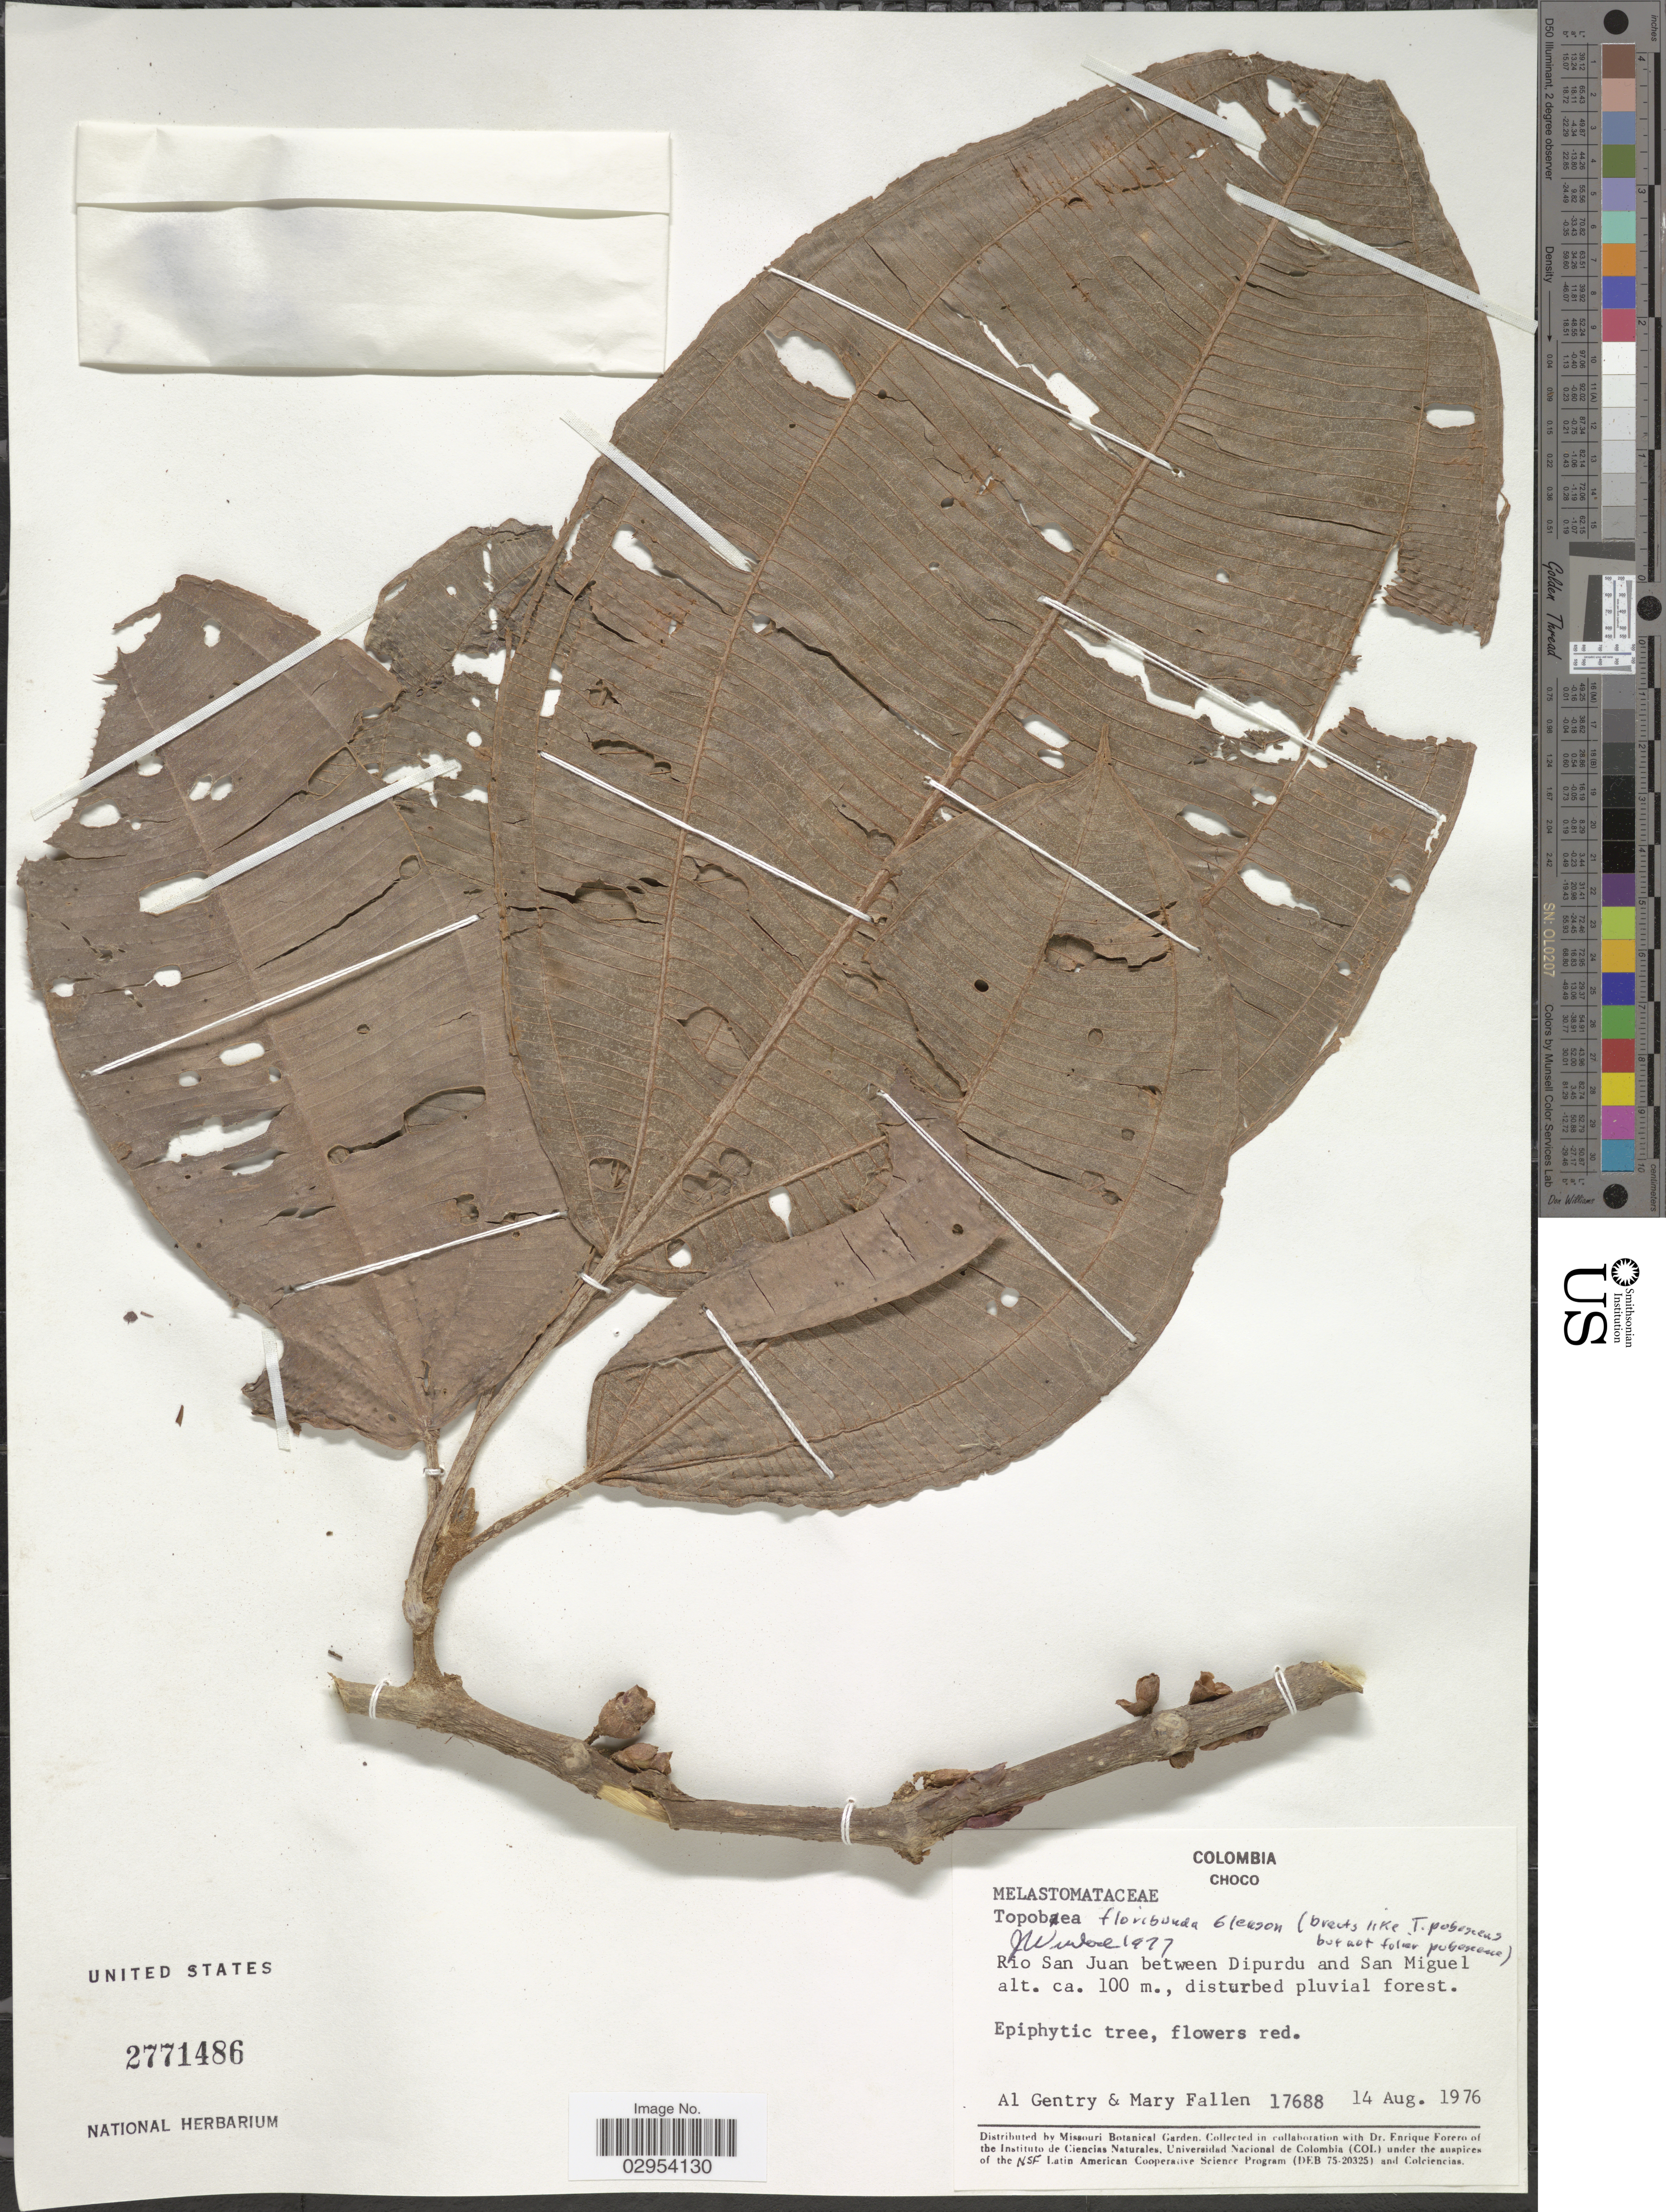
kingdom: Plantae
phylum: Tracheophyta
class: Magnoliopsida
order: Myrtales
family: Melastomataceae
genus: Topobea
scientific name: Topobea floribunda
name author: Gleason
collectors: A. H. Gentry & M. Fallen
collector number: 17688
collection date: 1976-08-14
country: Colombia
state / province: Chocó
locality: Rio San Juan between Dipurdu and San Miguel.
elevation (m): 100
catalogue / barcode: US 2771486